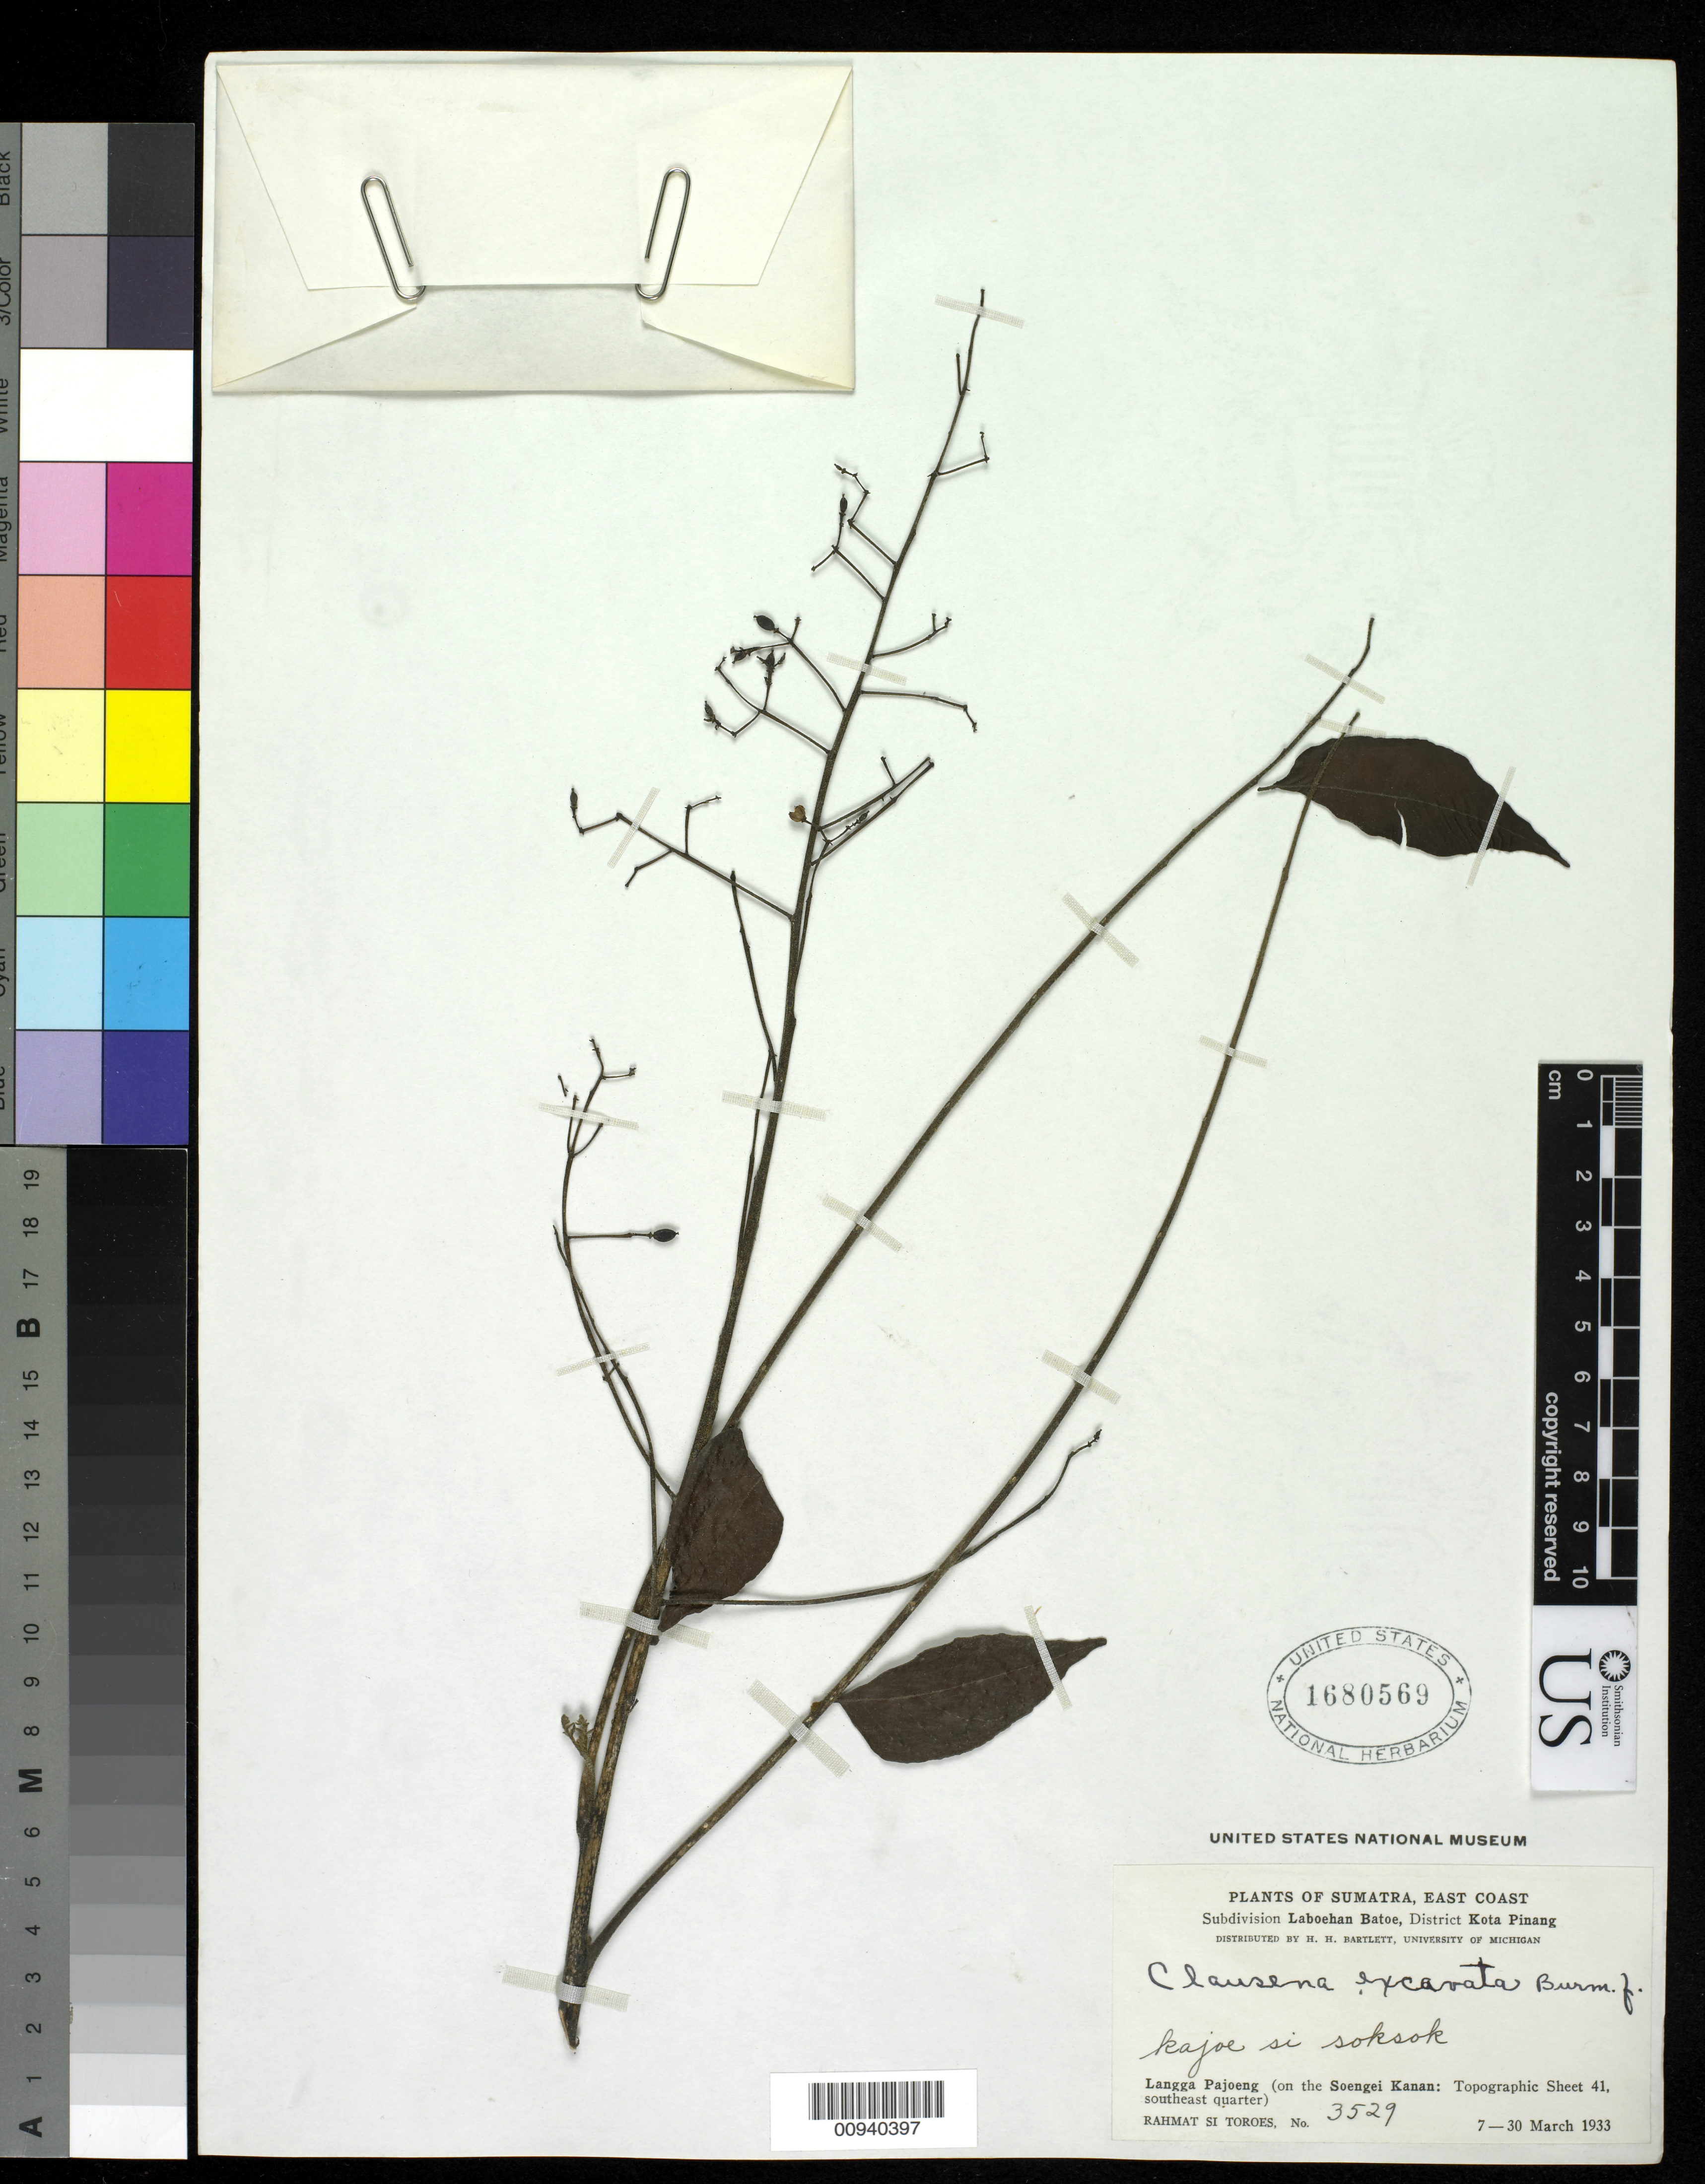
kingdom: Plantae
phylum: Tracheophyta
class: Magnoliopsida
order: Sapindales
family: Rutaceae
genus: Clausena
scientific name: Clausena excavata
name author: Burm. f.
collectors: Rahmat Si Boeea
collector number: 3529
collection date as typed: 07 Mar 1933 to 30 Mar 1933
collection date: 1933-03-07/1933-03-30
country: Indonesia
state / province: Sumatra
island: Sumatra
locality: Subdivision Laboehan Batoe, District Kota Pinang. Langga Pajoeng (on the Soengei Kanan)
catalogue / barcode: US 1680569